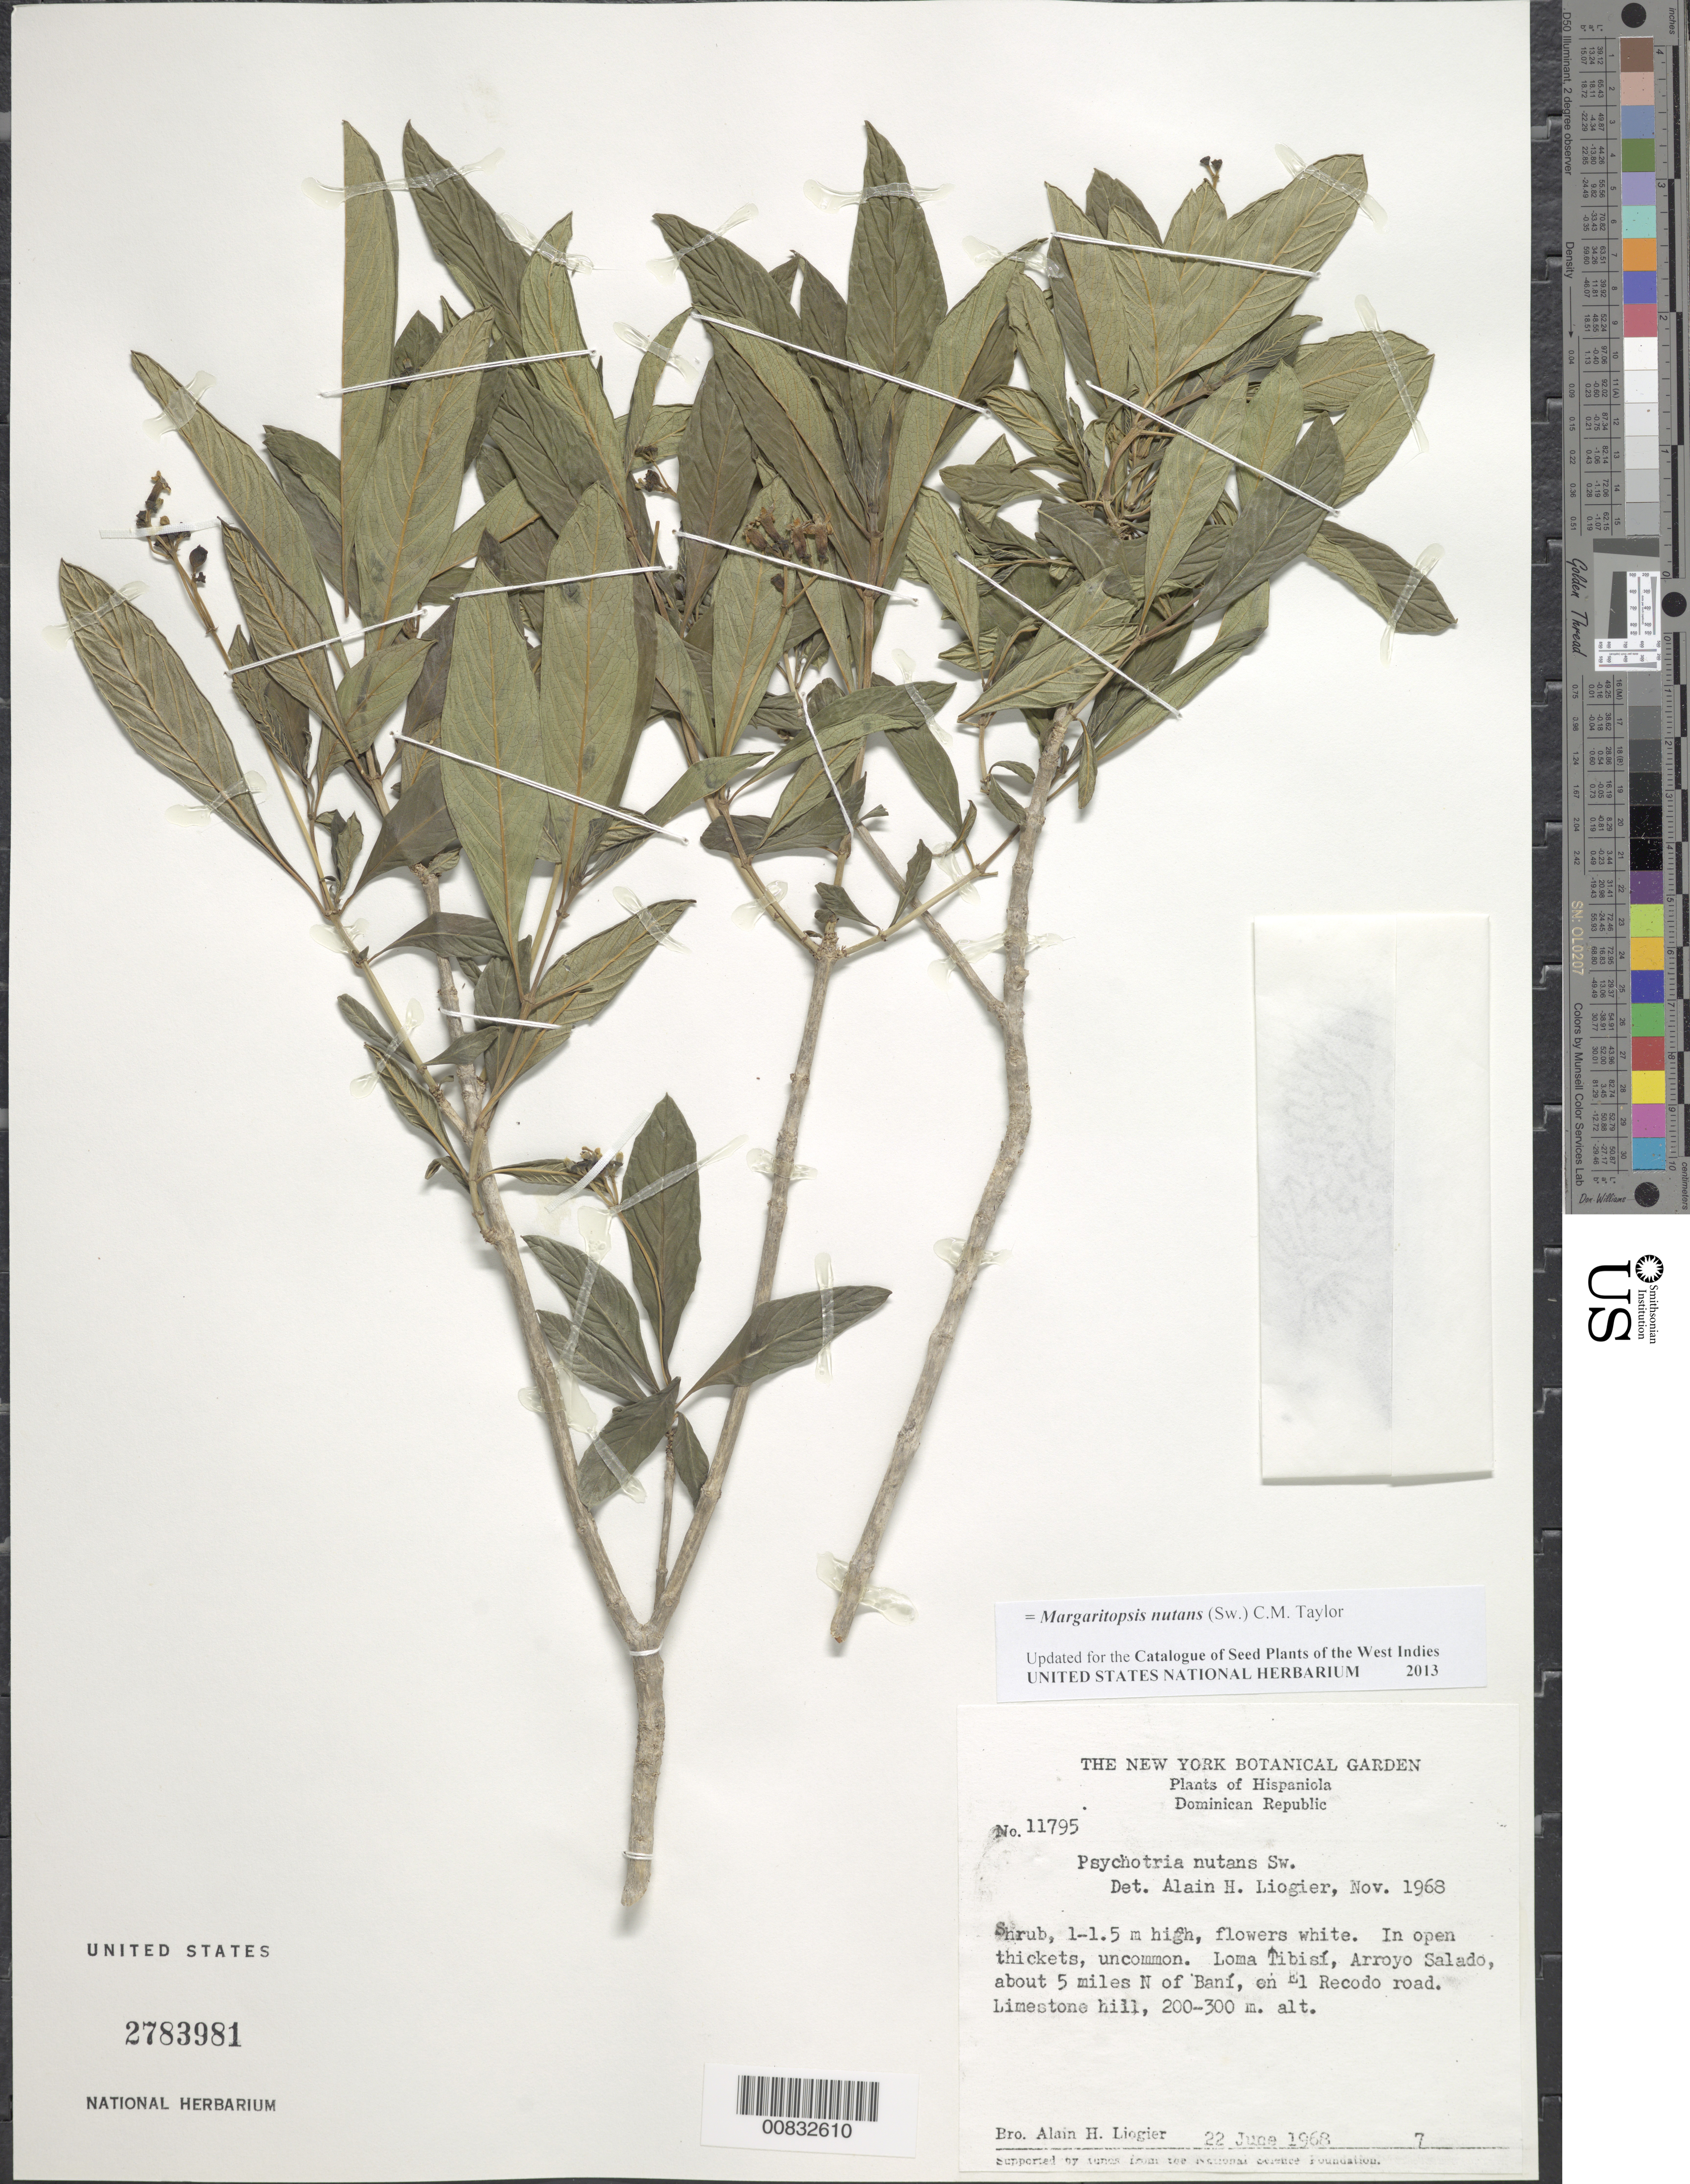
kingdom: Plantae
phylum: Tracheophyta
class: Magnoliopsida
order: Gentianales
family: Rubiaceae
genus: Margaritopsis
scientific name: Margaritopsis nutans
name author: (Sw.) C.M. Taylor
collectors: A. H. Liogier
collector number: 11795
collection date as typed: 22 Jun 1968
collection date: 1968-06-22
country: Dominican Republic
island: Hispaniola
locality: Loma Tibisí, Arroyo Salado, about 5 miles N of Baní, en El Recodo road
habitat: In open thickets on limestone hill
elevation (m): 200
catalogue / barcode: US 2783981